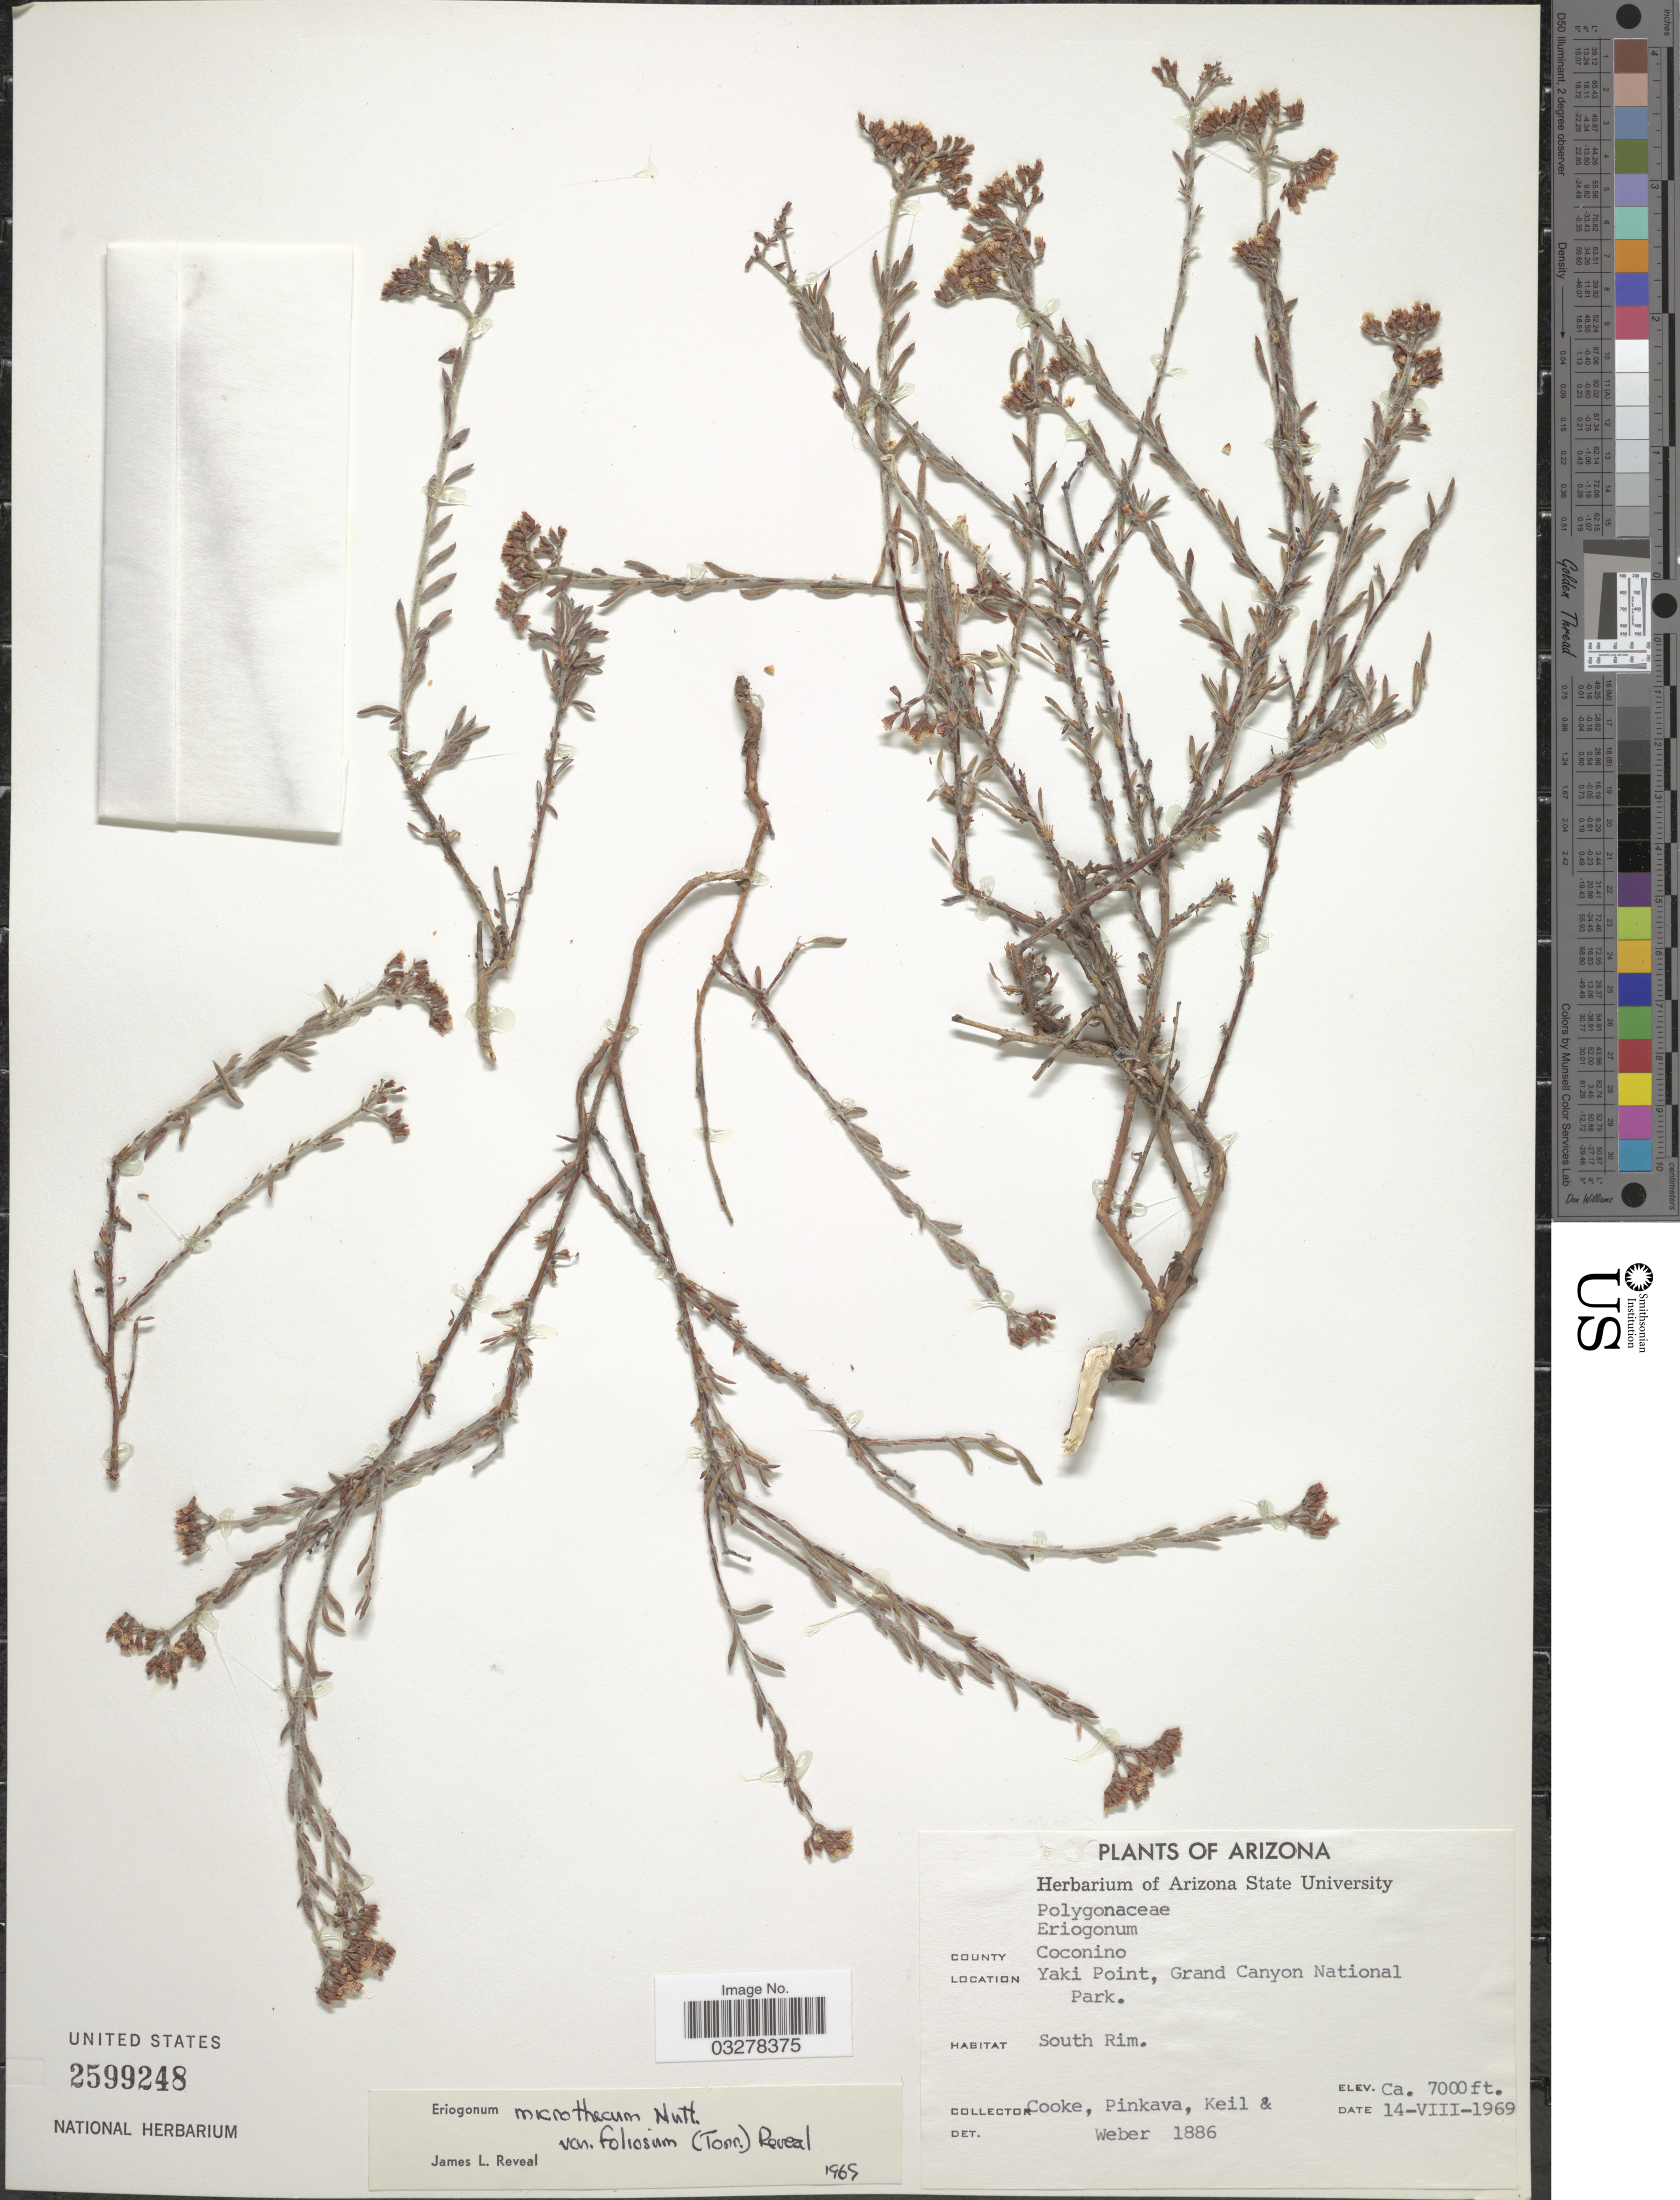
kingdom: Plantae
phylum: Tracheophyta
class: Magnoliopsida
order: Caryophyllales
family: Polygonaceae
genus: Eriogonum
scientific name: Eriogonum microtheca var. foliosum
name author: (Torr. & A. Gray) Reveal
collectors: Cooke, -. Pinkava, Keil & -- Weber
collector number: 1886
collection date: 1969-08-14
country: United States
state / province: Arizona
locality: County Coconino. Yaki Point, Grand Canyon National Park. South Rim.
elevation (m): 2134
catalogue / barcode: US 2599248